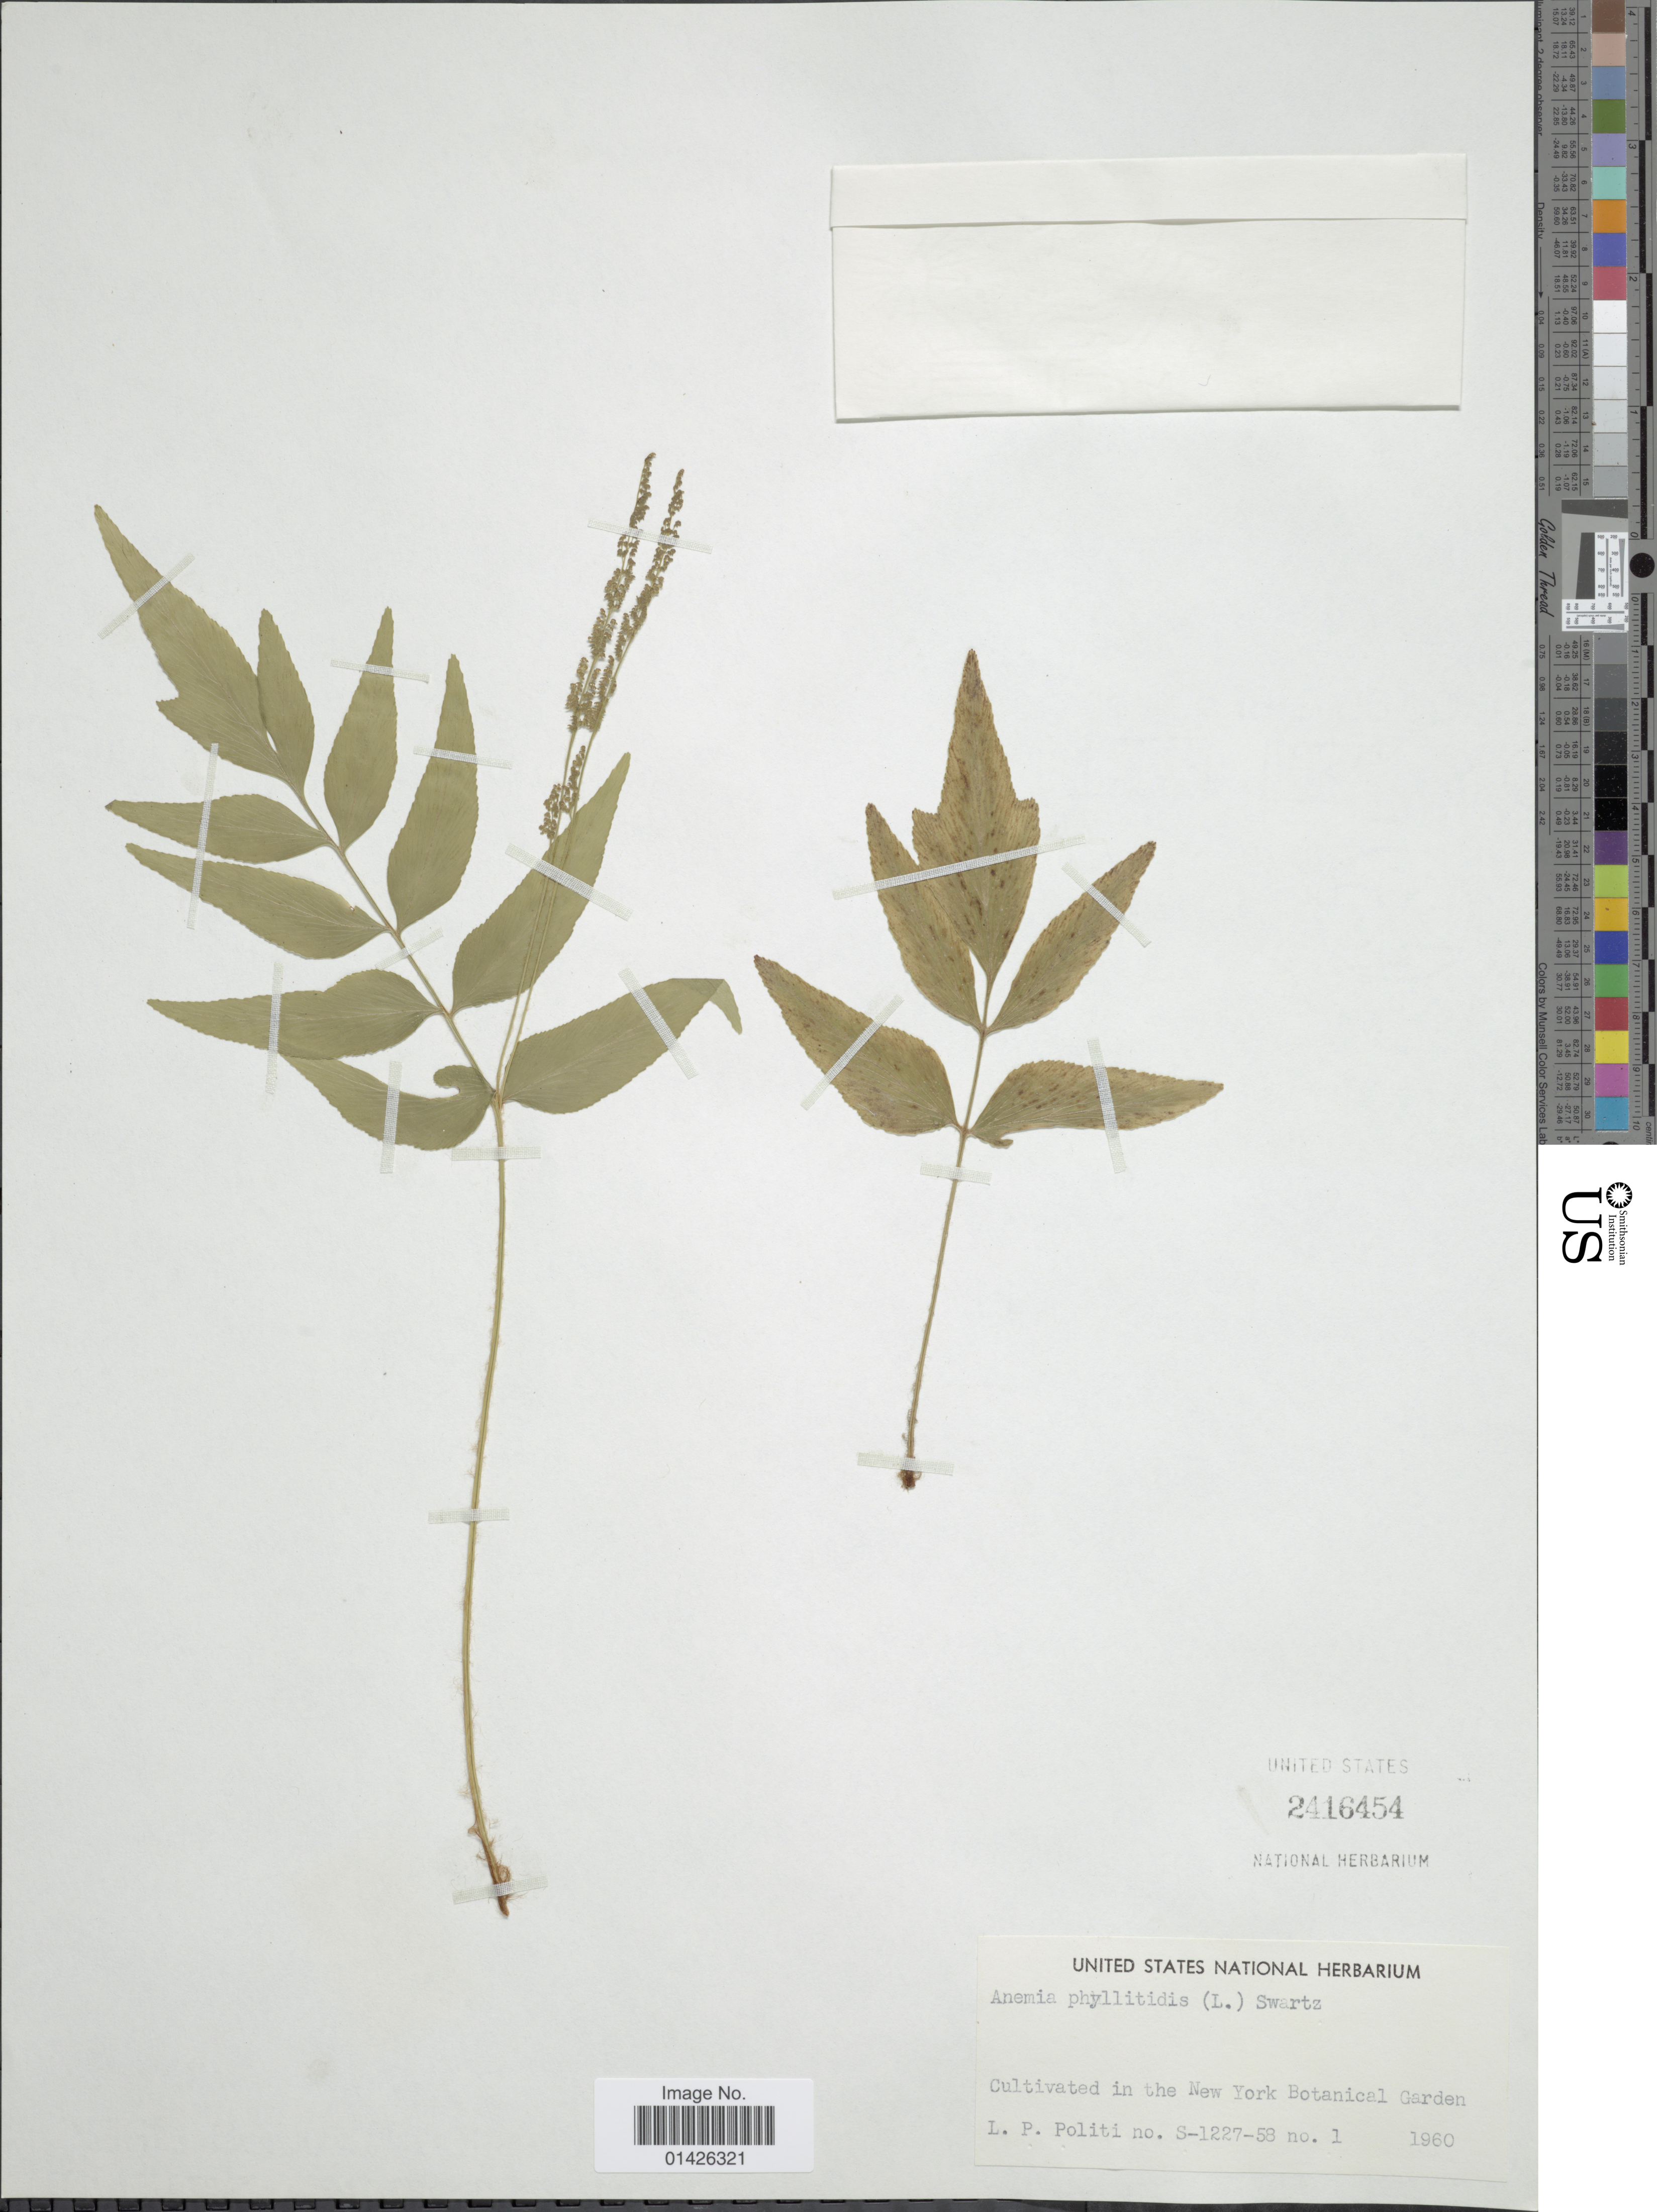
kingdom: Plantae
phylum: Tracheophyta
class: Polypodiopsida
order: Schizaeales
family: Anemiaceae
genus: Anemia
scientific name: Anemia phyllitidis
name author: (L.) Sw.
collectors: L. Politi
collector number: S-1227-58 ?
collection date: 1960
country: United States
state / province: New York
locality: Cultivated in the New York Botanical Garden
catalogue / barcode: US 2416454